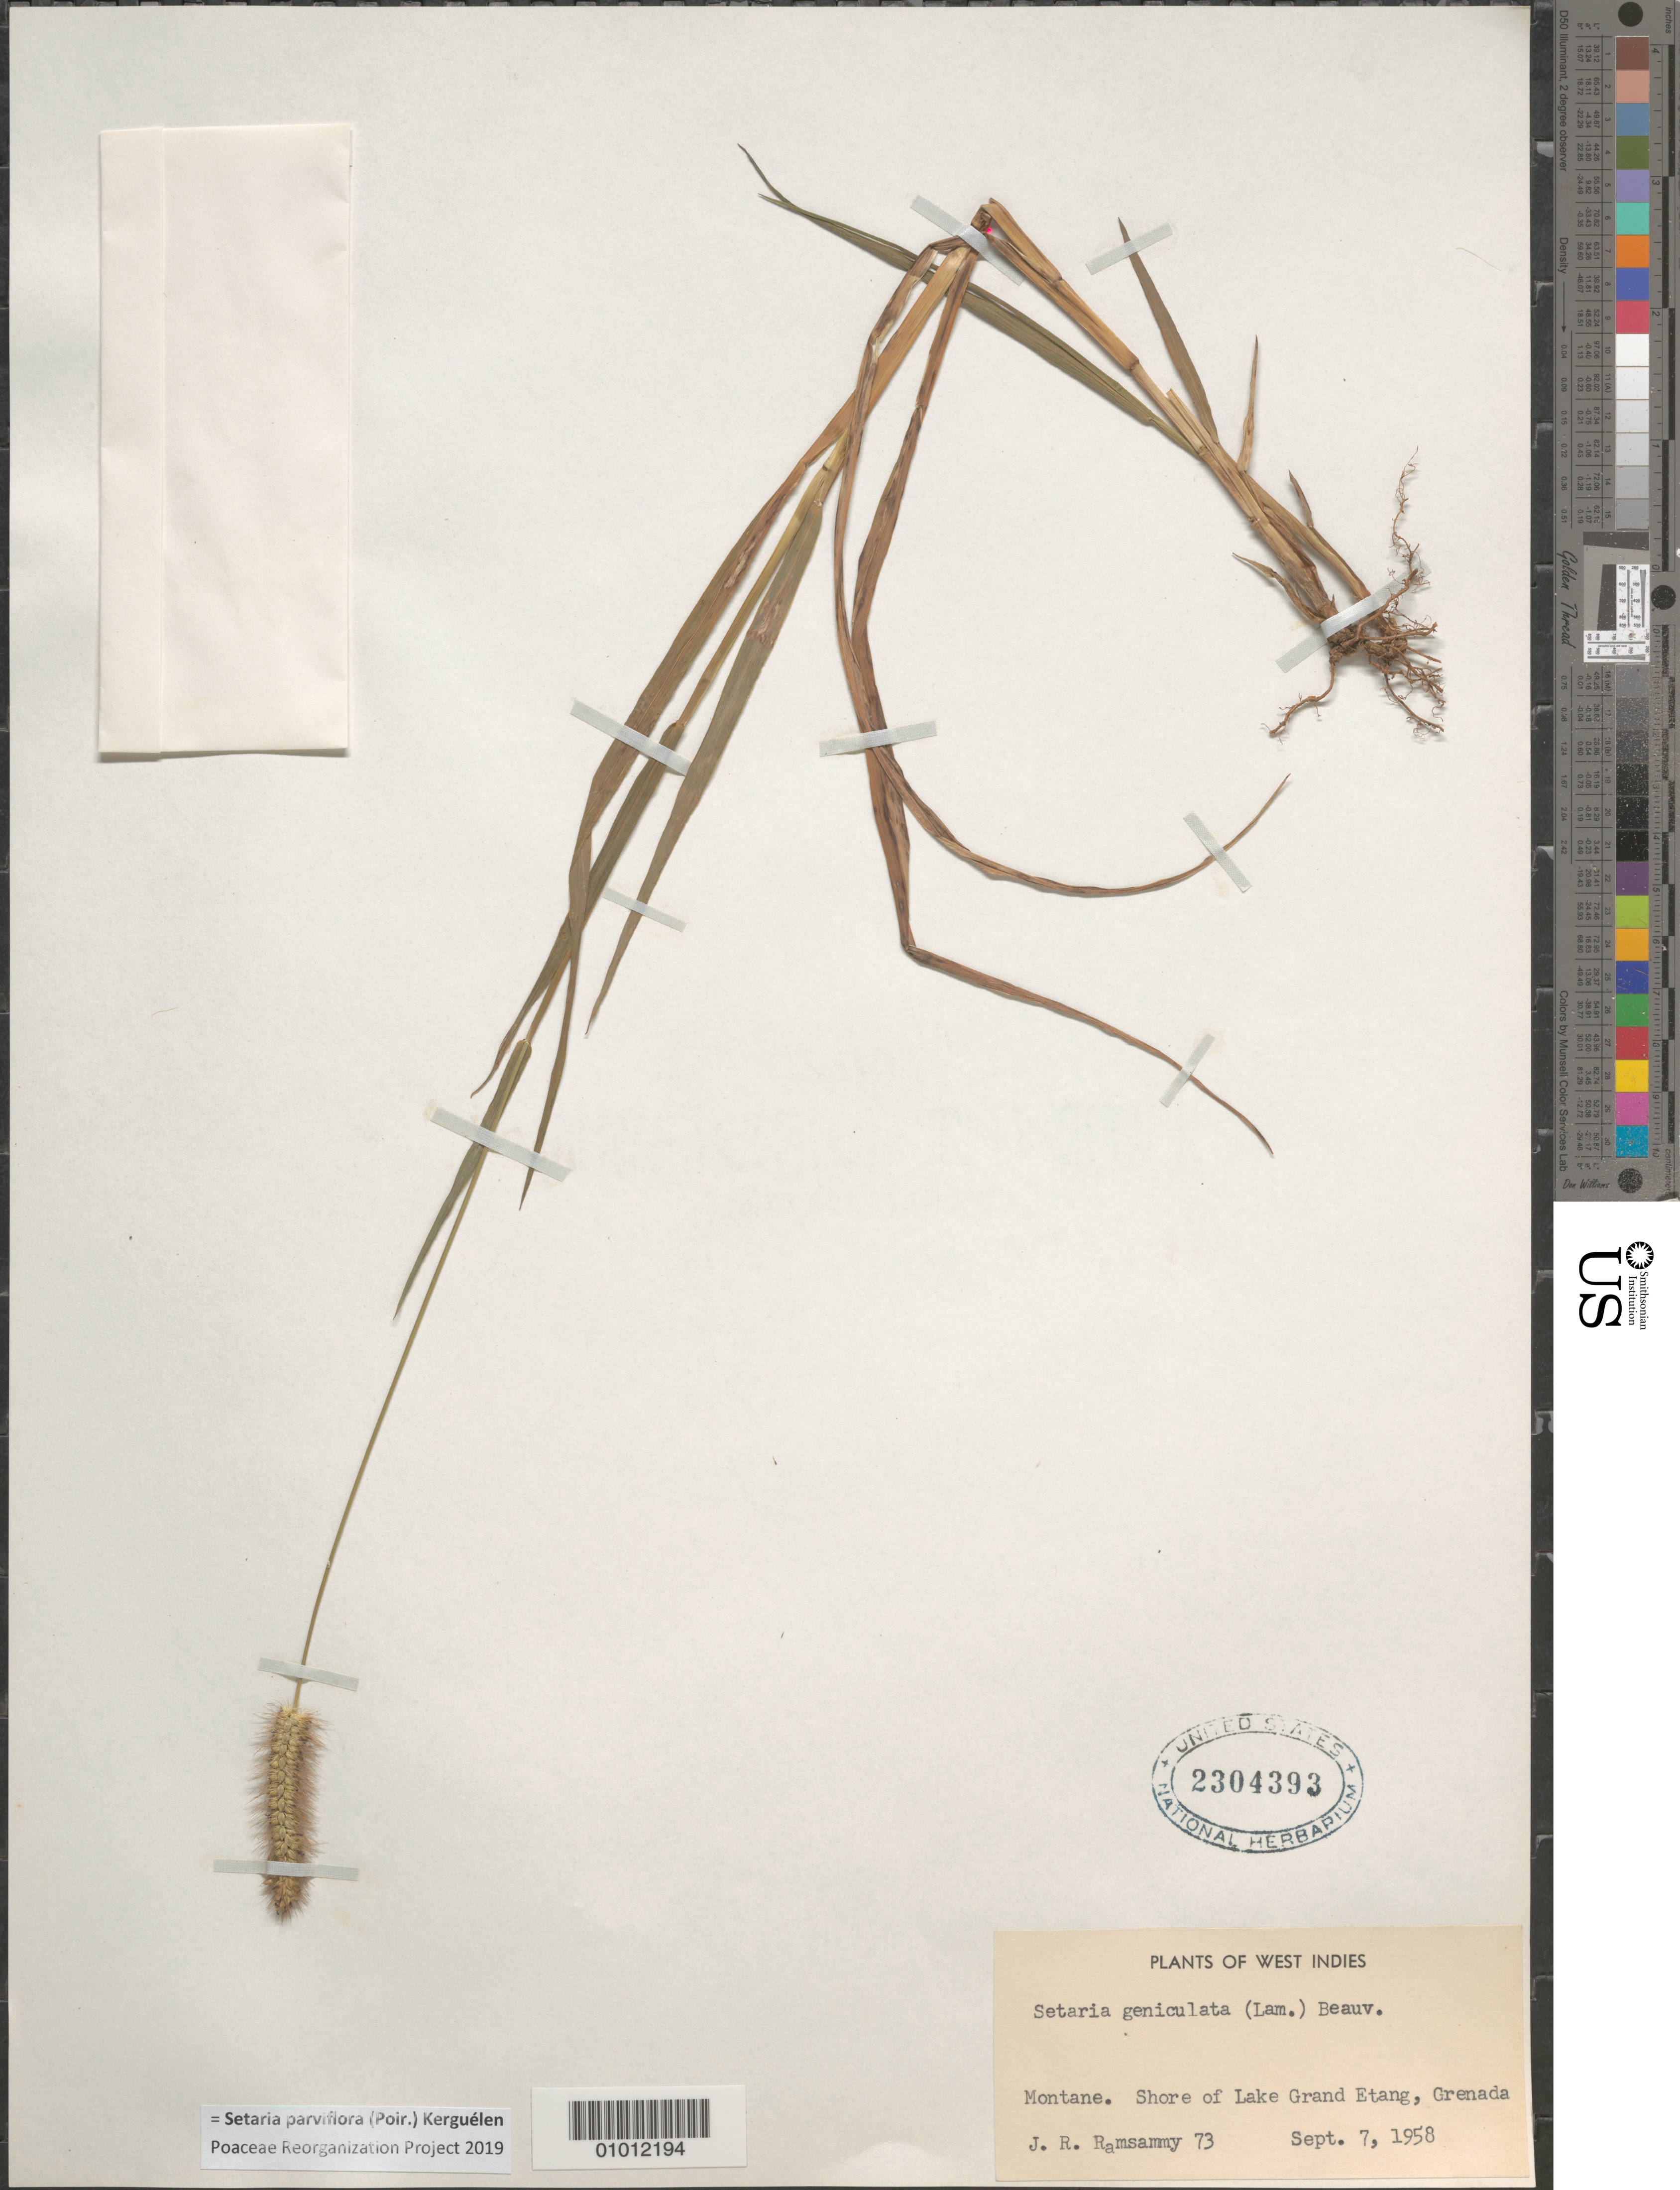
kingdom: Plantae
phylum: Tracheophyta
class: Liliopsida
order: Poales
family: Poaceae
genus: Setaria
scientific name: Setaria parviflora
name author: (Poir.) Kerguélen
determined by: Poaceae Reorganization Project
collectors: J. Ramsammy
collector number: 73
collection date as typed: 07 Sep 1958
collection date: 1958-09-07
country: Grenada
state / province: Saint Andrew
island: Grenada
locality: Shore of Lake Grand Etang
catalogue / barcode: US 2304393